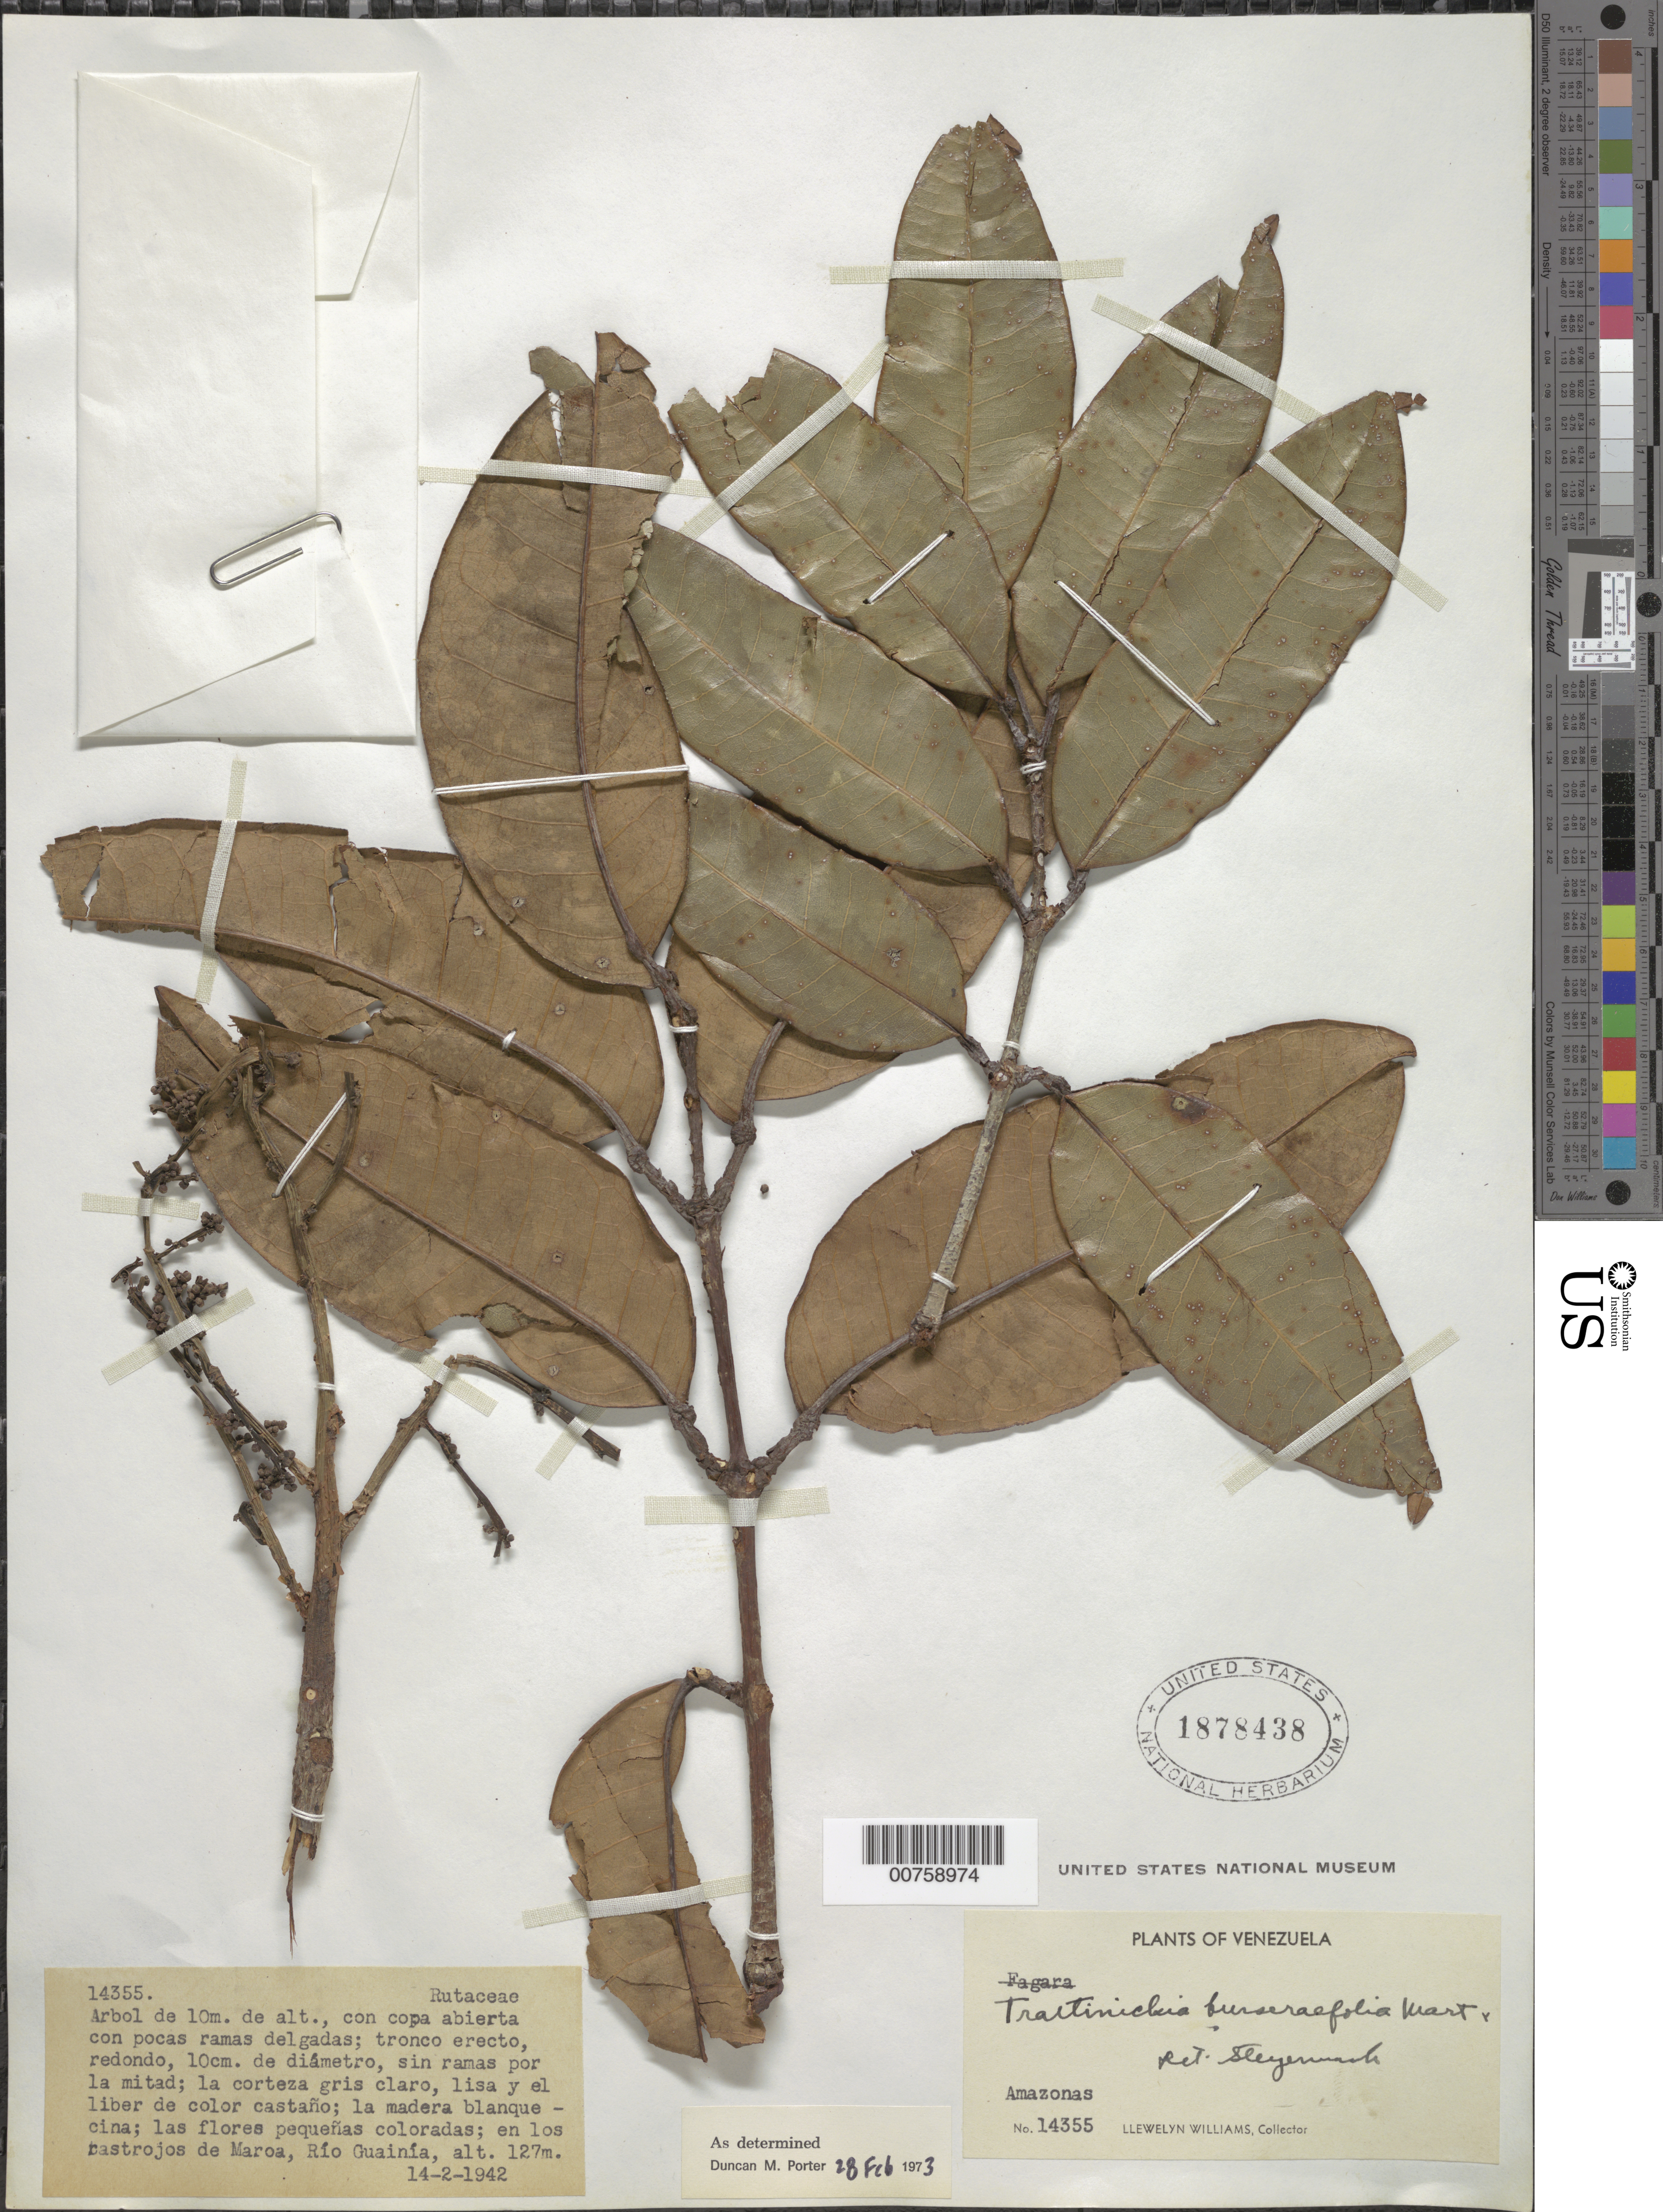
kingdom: Plantae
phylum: Tracheophyta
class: Magnoliopsida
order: Sapindales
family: Burseraceae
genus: Trattinnickia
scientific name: Trattinnickia burserifolia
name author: Mart.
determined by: Porter, D. M.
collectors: Ll. Williams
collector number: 14355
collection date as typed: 14-Feb-42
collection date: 1942-02-14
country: Venezuela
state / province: Amazonas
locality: Maroa, Río Guainía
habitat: Rastrojos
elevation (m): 127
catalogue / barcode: US 1878438